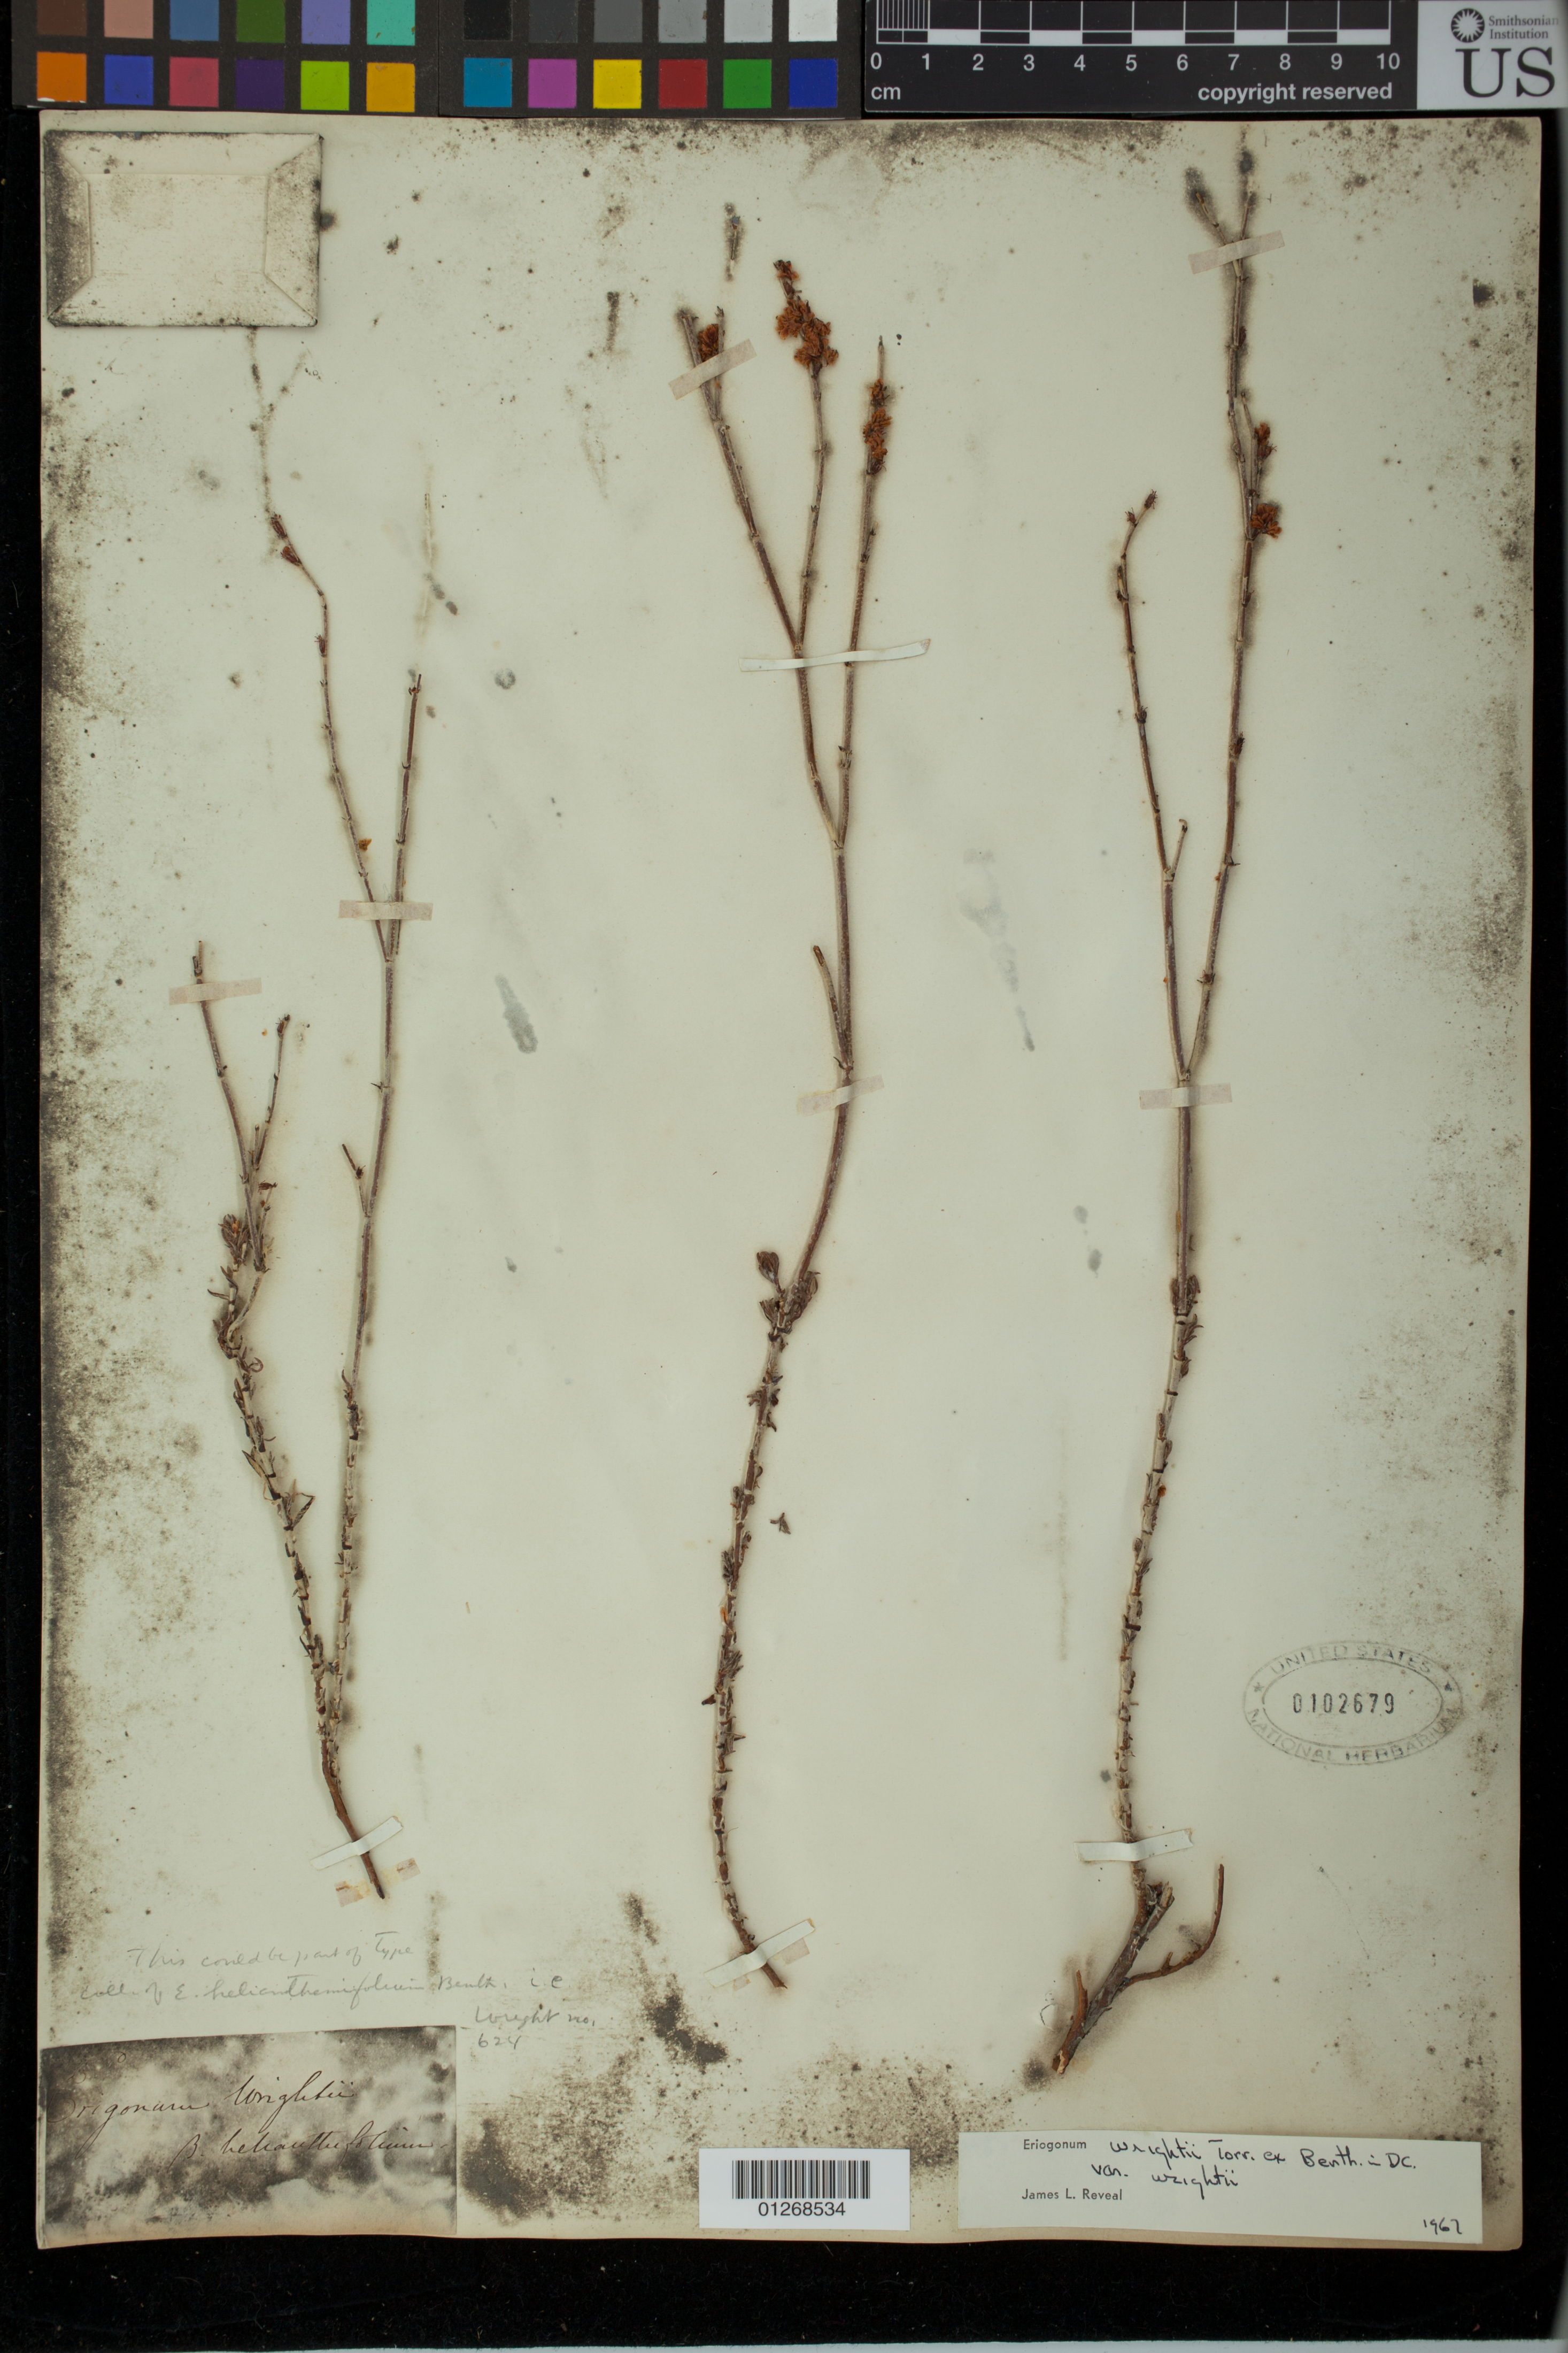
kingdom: Plantae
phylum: Tracheophyta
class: Magnoliopsida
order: Caryophyllales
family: Polygonaceae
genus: Eriogonum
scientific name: Eriogonum helianthemifolium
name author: Benth. in DC.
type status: Possible Type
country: United States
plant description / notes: Very old specimen (1800's), label without collection data or any other annotations except name ("Eriogonum wrightii ß helianthemifolium"). Dubiously a type, but annotated (unsigned, undated) "This could be part of type coll. of E. helianthemifolium Benth., i.e., Wright no. 624".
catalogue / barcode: US 102679